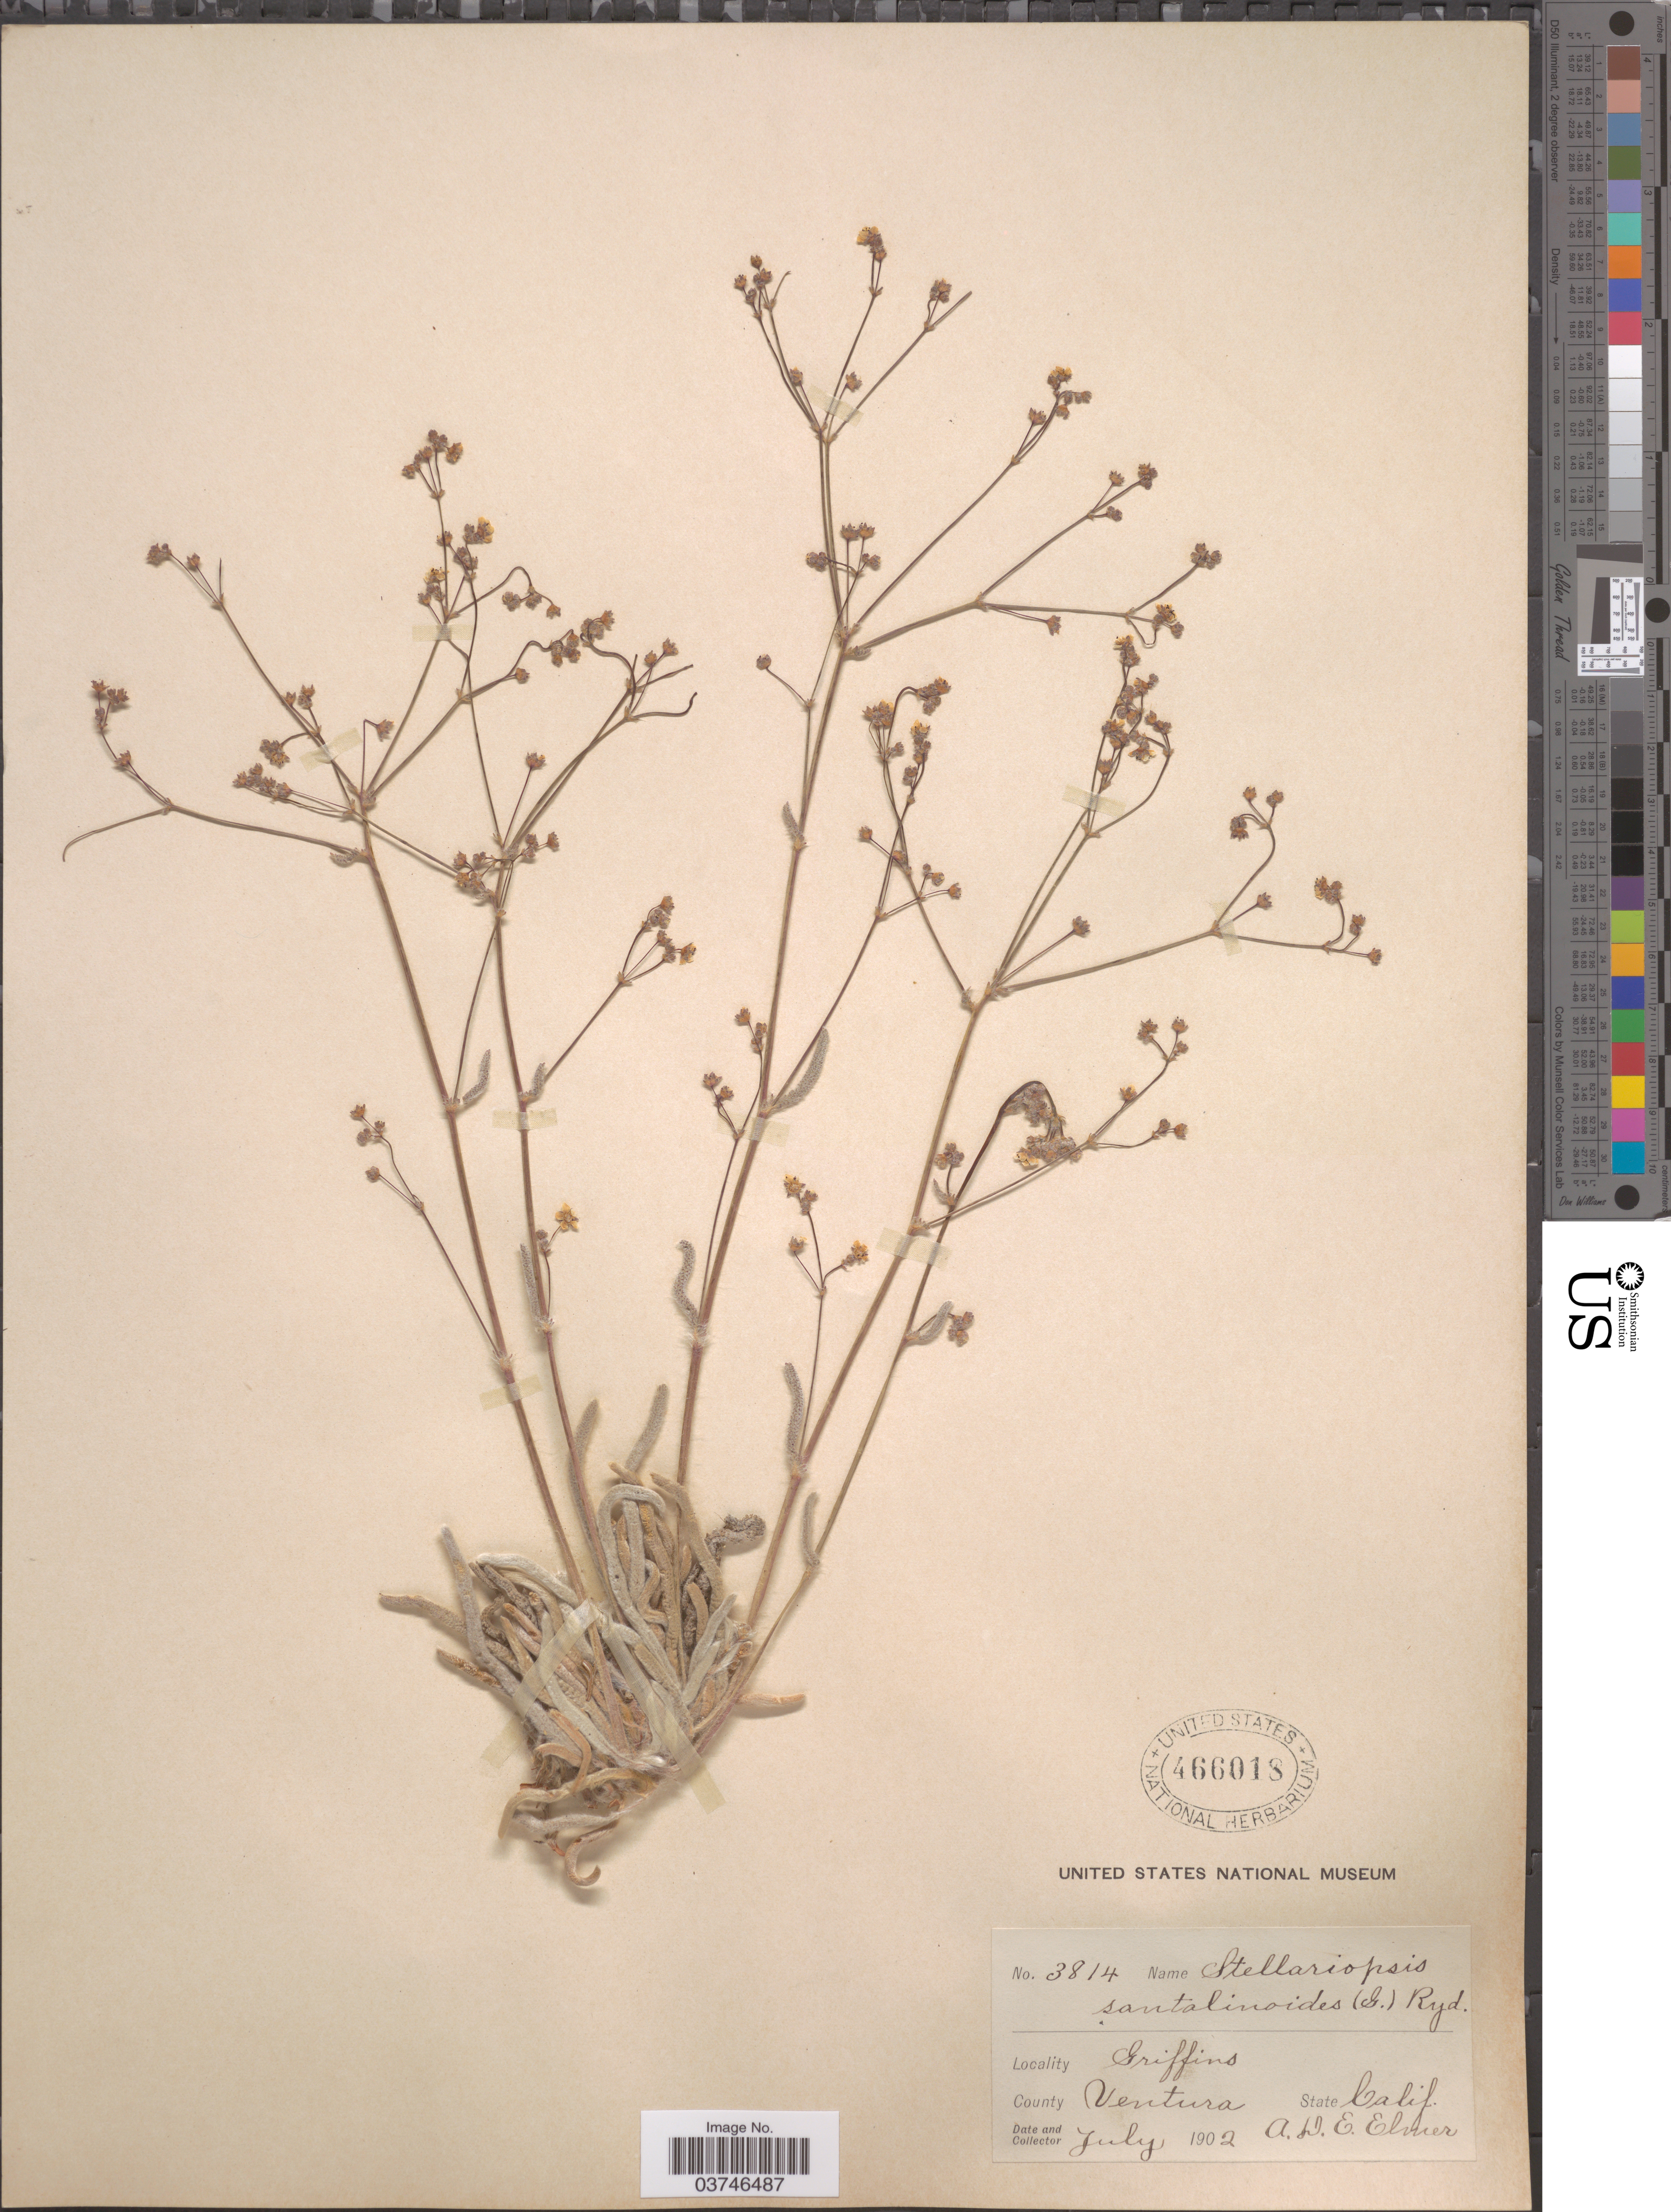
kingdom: Plantae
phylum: Tracheophyta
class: Magnoliopsida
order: Rosales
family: Rosaceae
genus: Potentilla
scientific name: Potentilla santalinoides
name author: (A. Gray) Greene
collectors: A. D. E. Elmer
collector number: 3814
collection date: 1902-07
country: United States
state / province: California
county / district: Ventura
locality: Griffins. County Ventura.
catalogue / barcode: US 466018